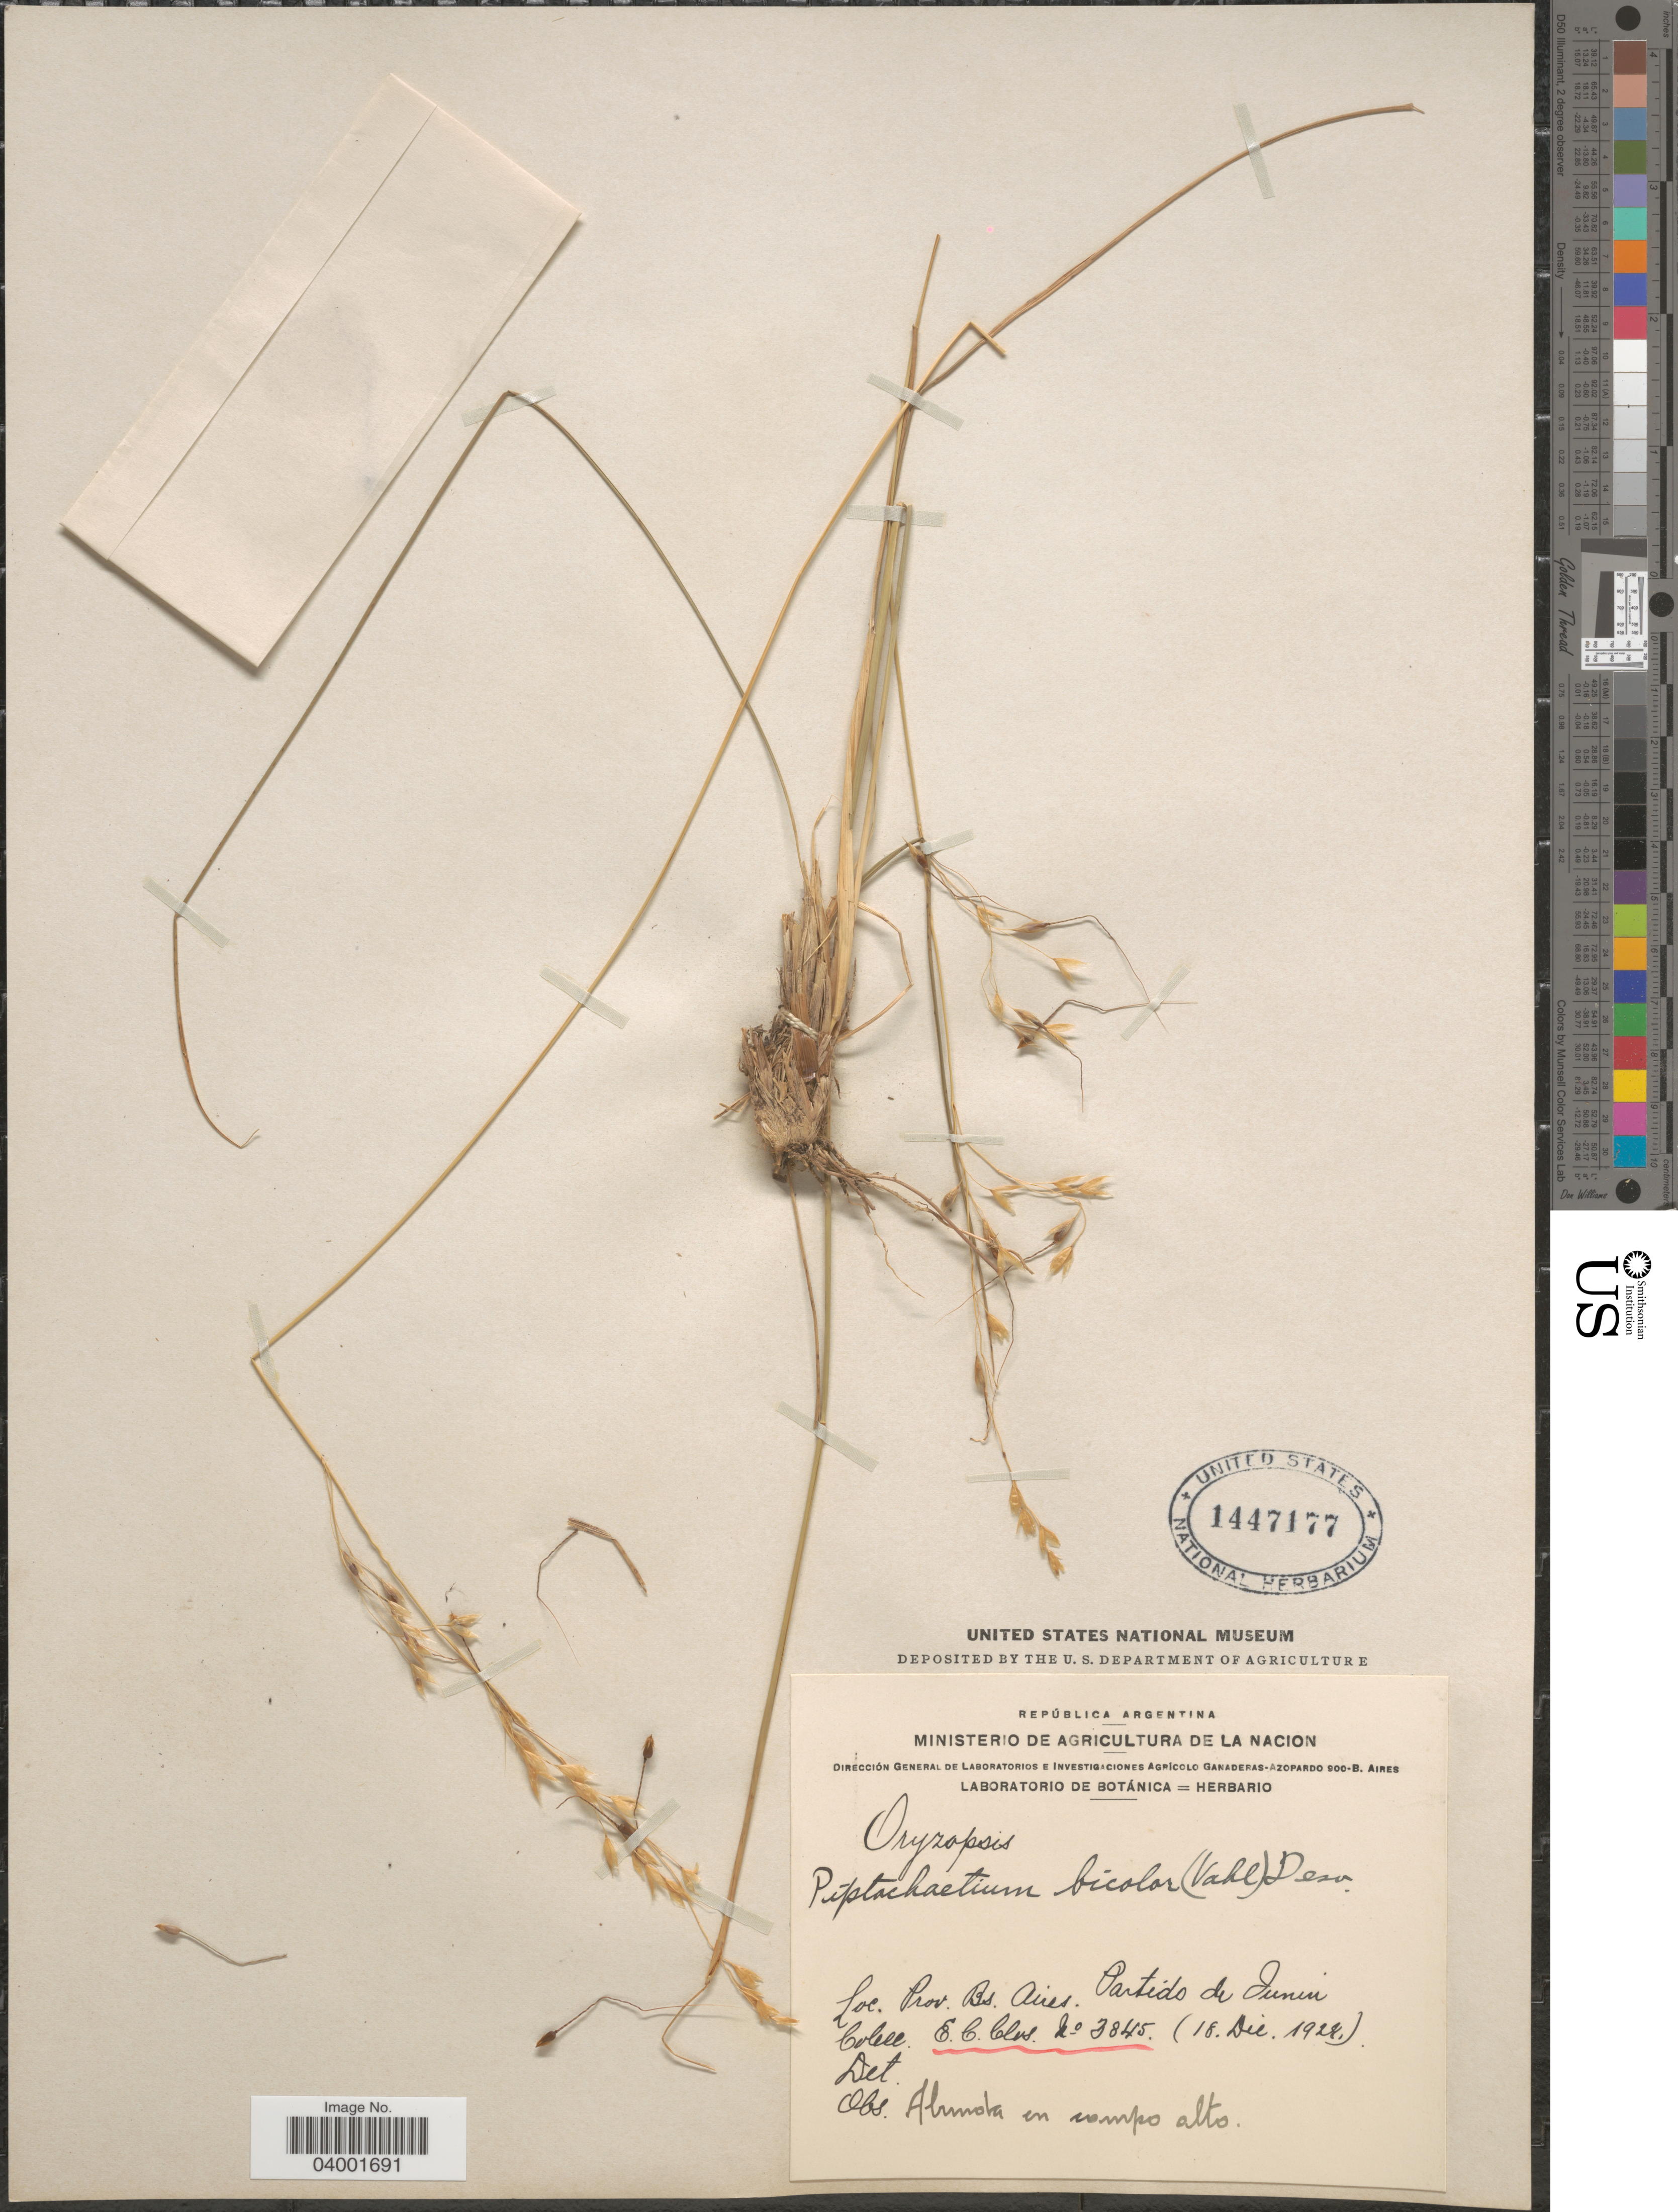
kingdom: Plantae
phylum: Tracheophyta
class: Liliopsida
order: Poales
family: Poaceae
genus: Piptochaetium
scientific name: Piptochaetium bicolor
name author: (Vahl) É. Desv.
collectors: E. Clos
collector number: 3845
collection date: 1928-12-18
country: Argentina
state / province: Buenos Aires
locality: Partido de Junin.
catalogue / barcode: US 1447177